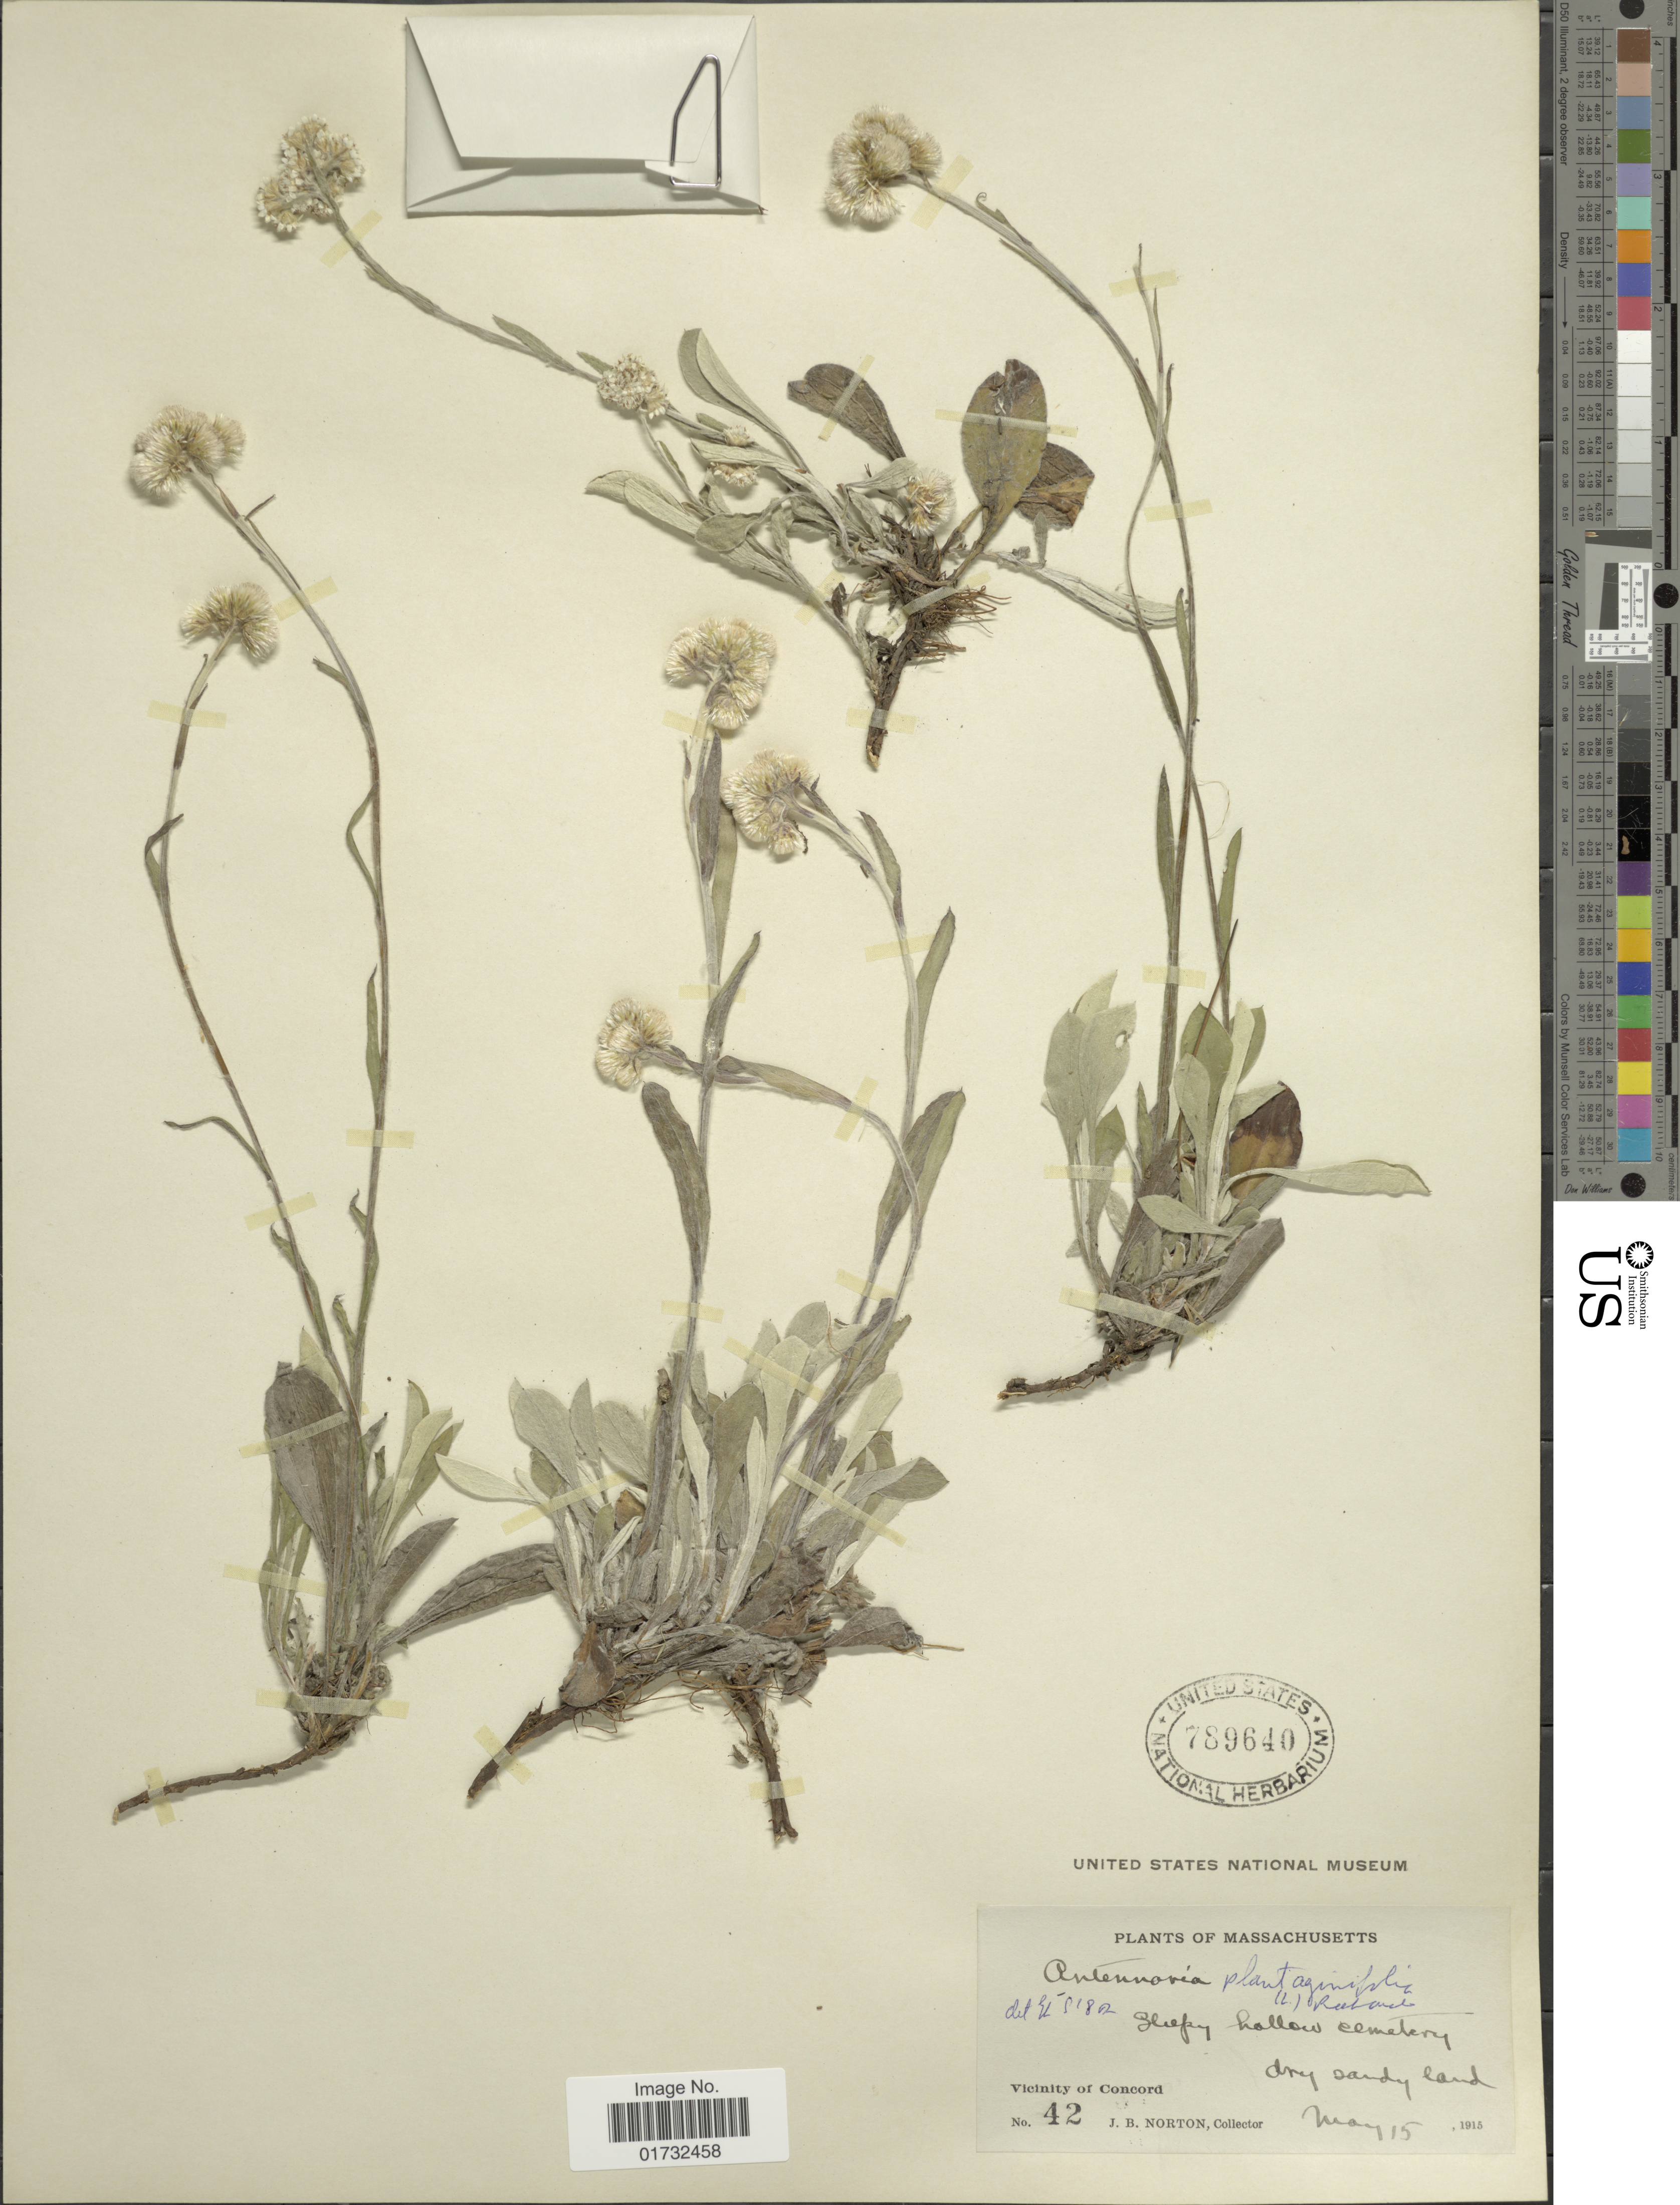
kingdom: Plantae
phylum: Tracheophyta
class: Magnoliopsida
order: Asterales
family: Asteraceae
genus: Antennaria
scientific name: Antennaria plantaginifolia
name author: (L.) Richardson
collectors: J. B. Norton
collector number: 42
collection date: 1915-05-15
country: United States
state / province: Massachusetts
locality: Vicinity of Concord. Sleepy hollow cemetery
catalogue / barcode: US 789640